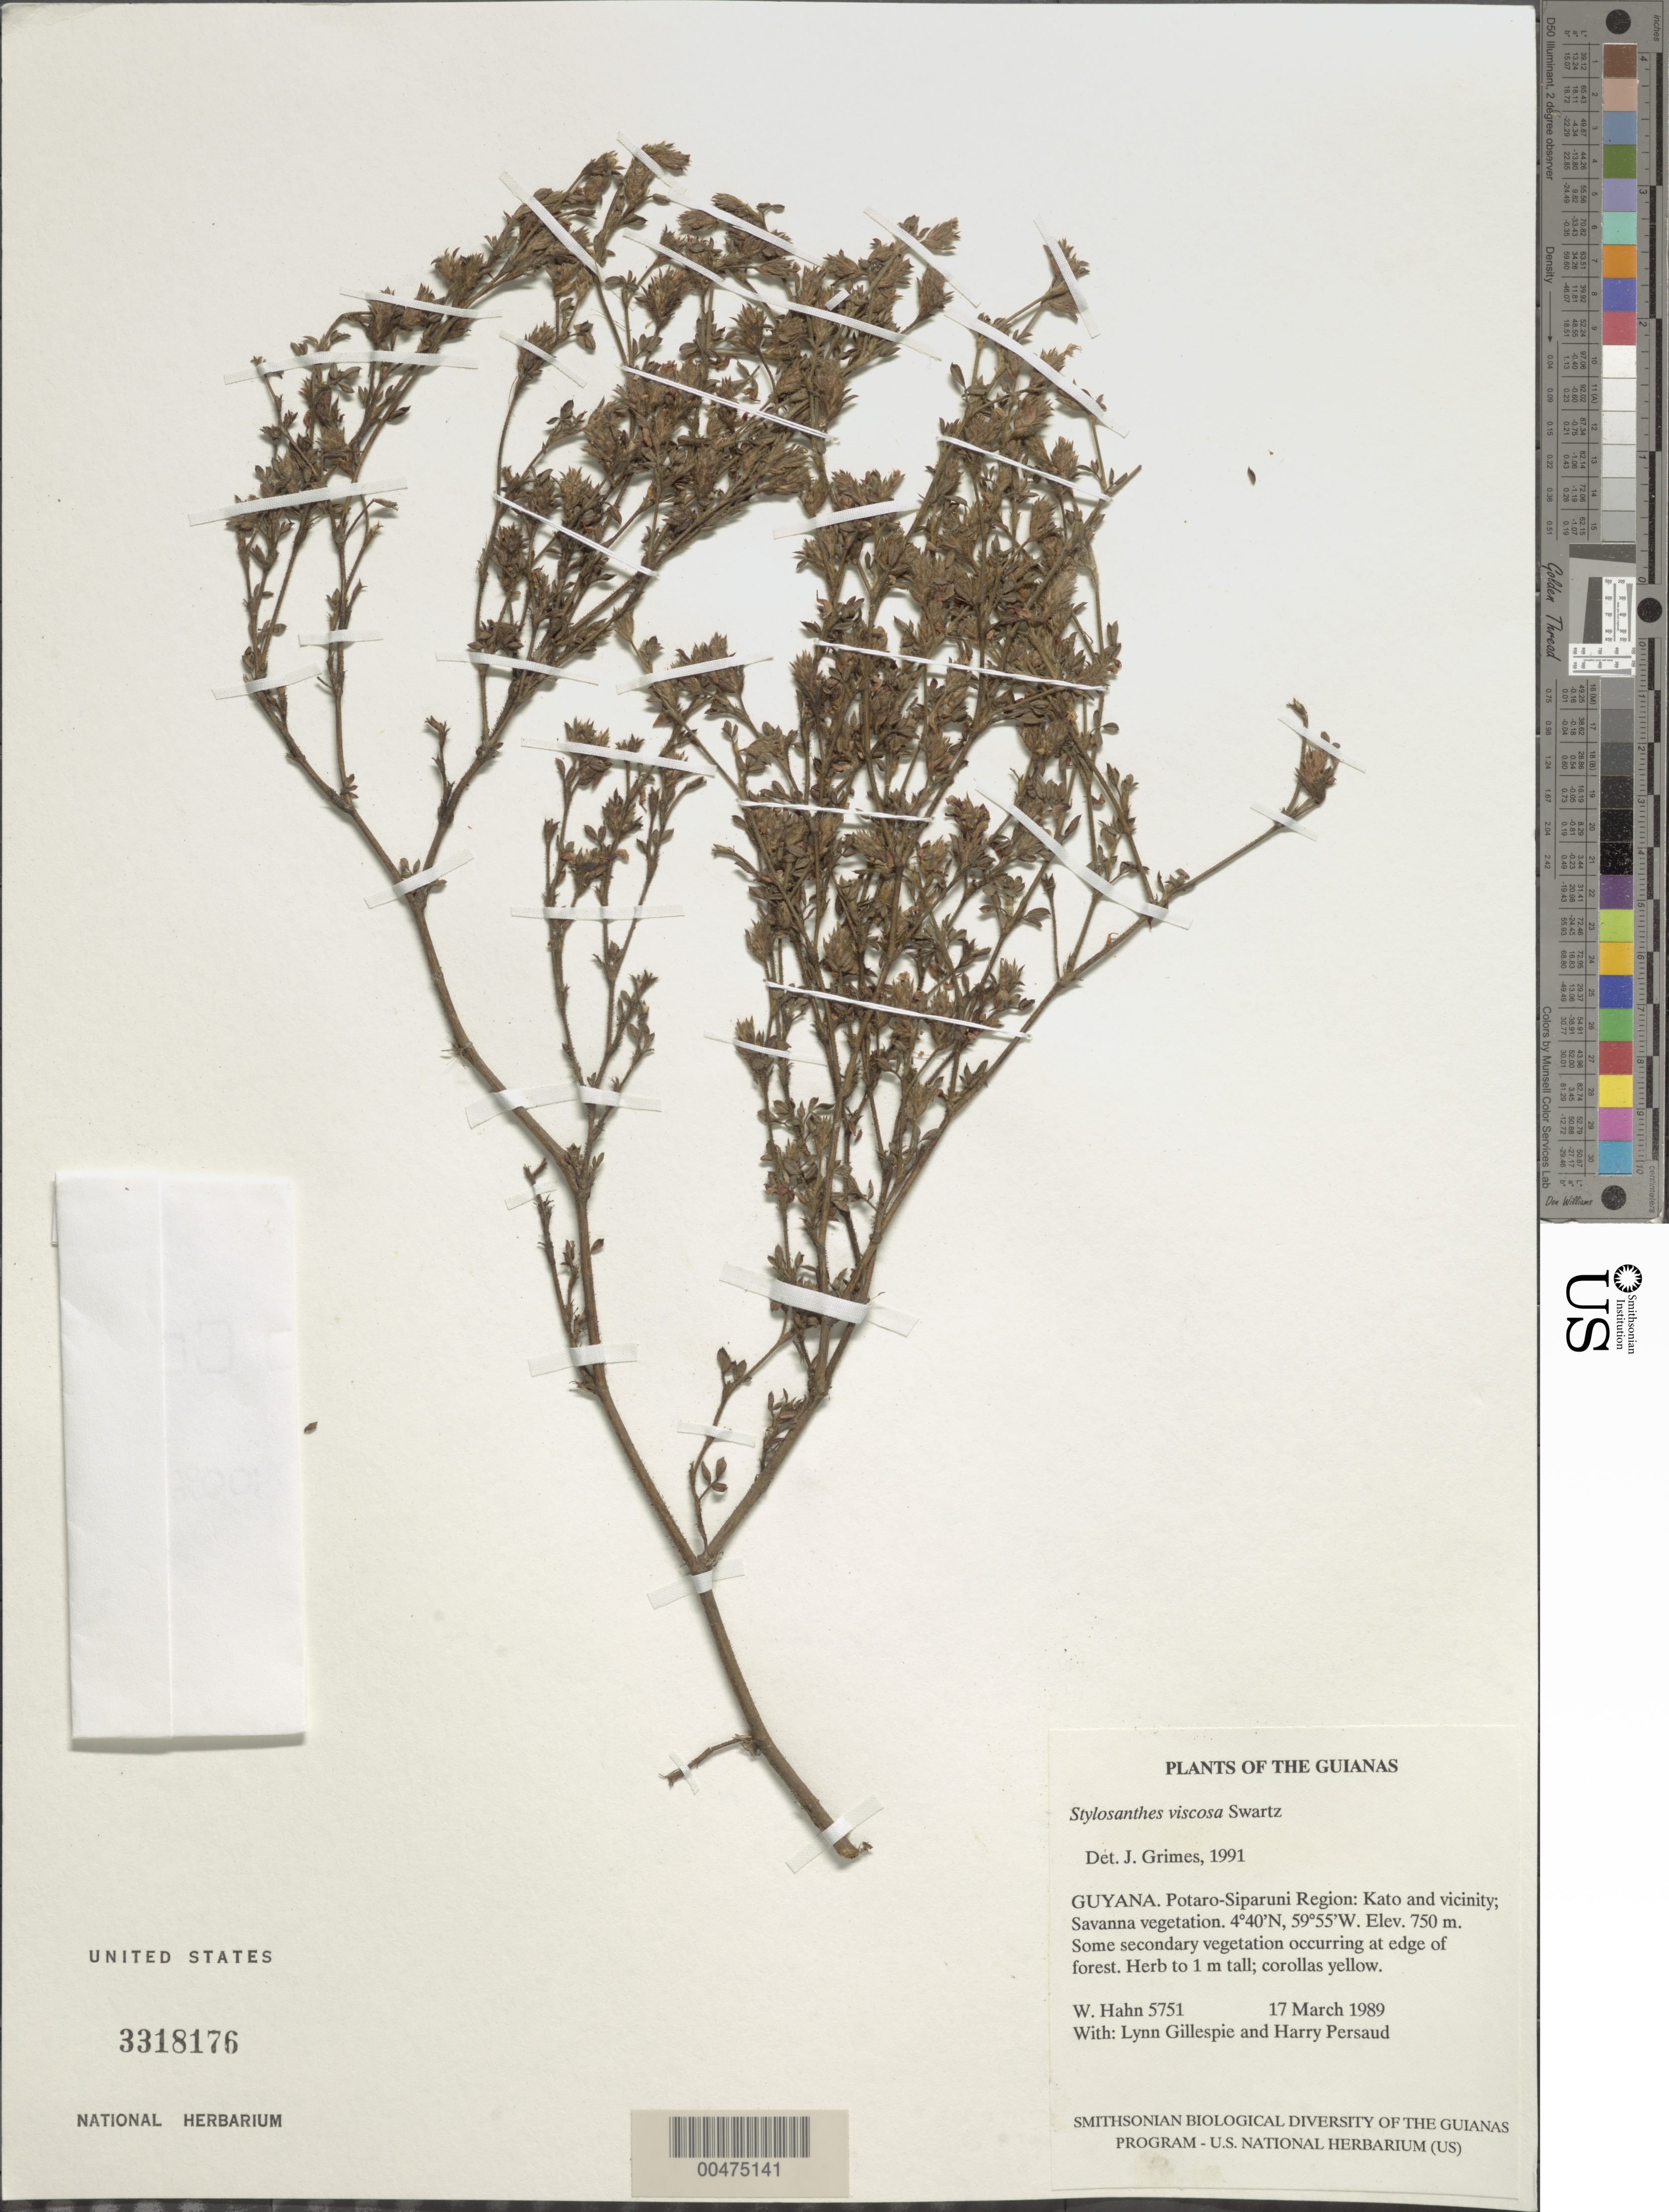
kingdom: Plantae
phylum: Tracheophyta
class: Magnoliopsida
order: Fabales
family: Fabaceae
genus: Stylosanthes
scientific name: Stylosanthes viscosa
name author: Sw.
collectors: W. Hahn, L. J. Gillespie & H. Persaud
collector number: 5751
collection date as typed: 17 March 1989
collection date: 1989-03-17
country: Guyana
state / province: Potaro-Siparuni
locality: Kato and vicinity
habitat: Savanna vegetation. Some secondary vegetation occurring at edge of forest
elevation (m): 750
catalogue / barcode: US 3318176